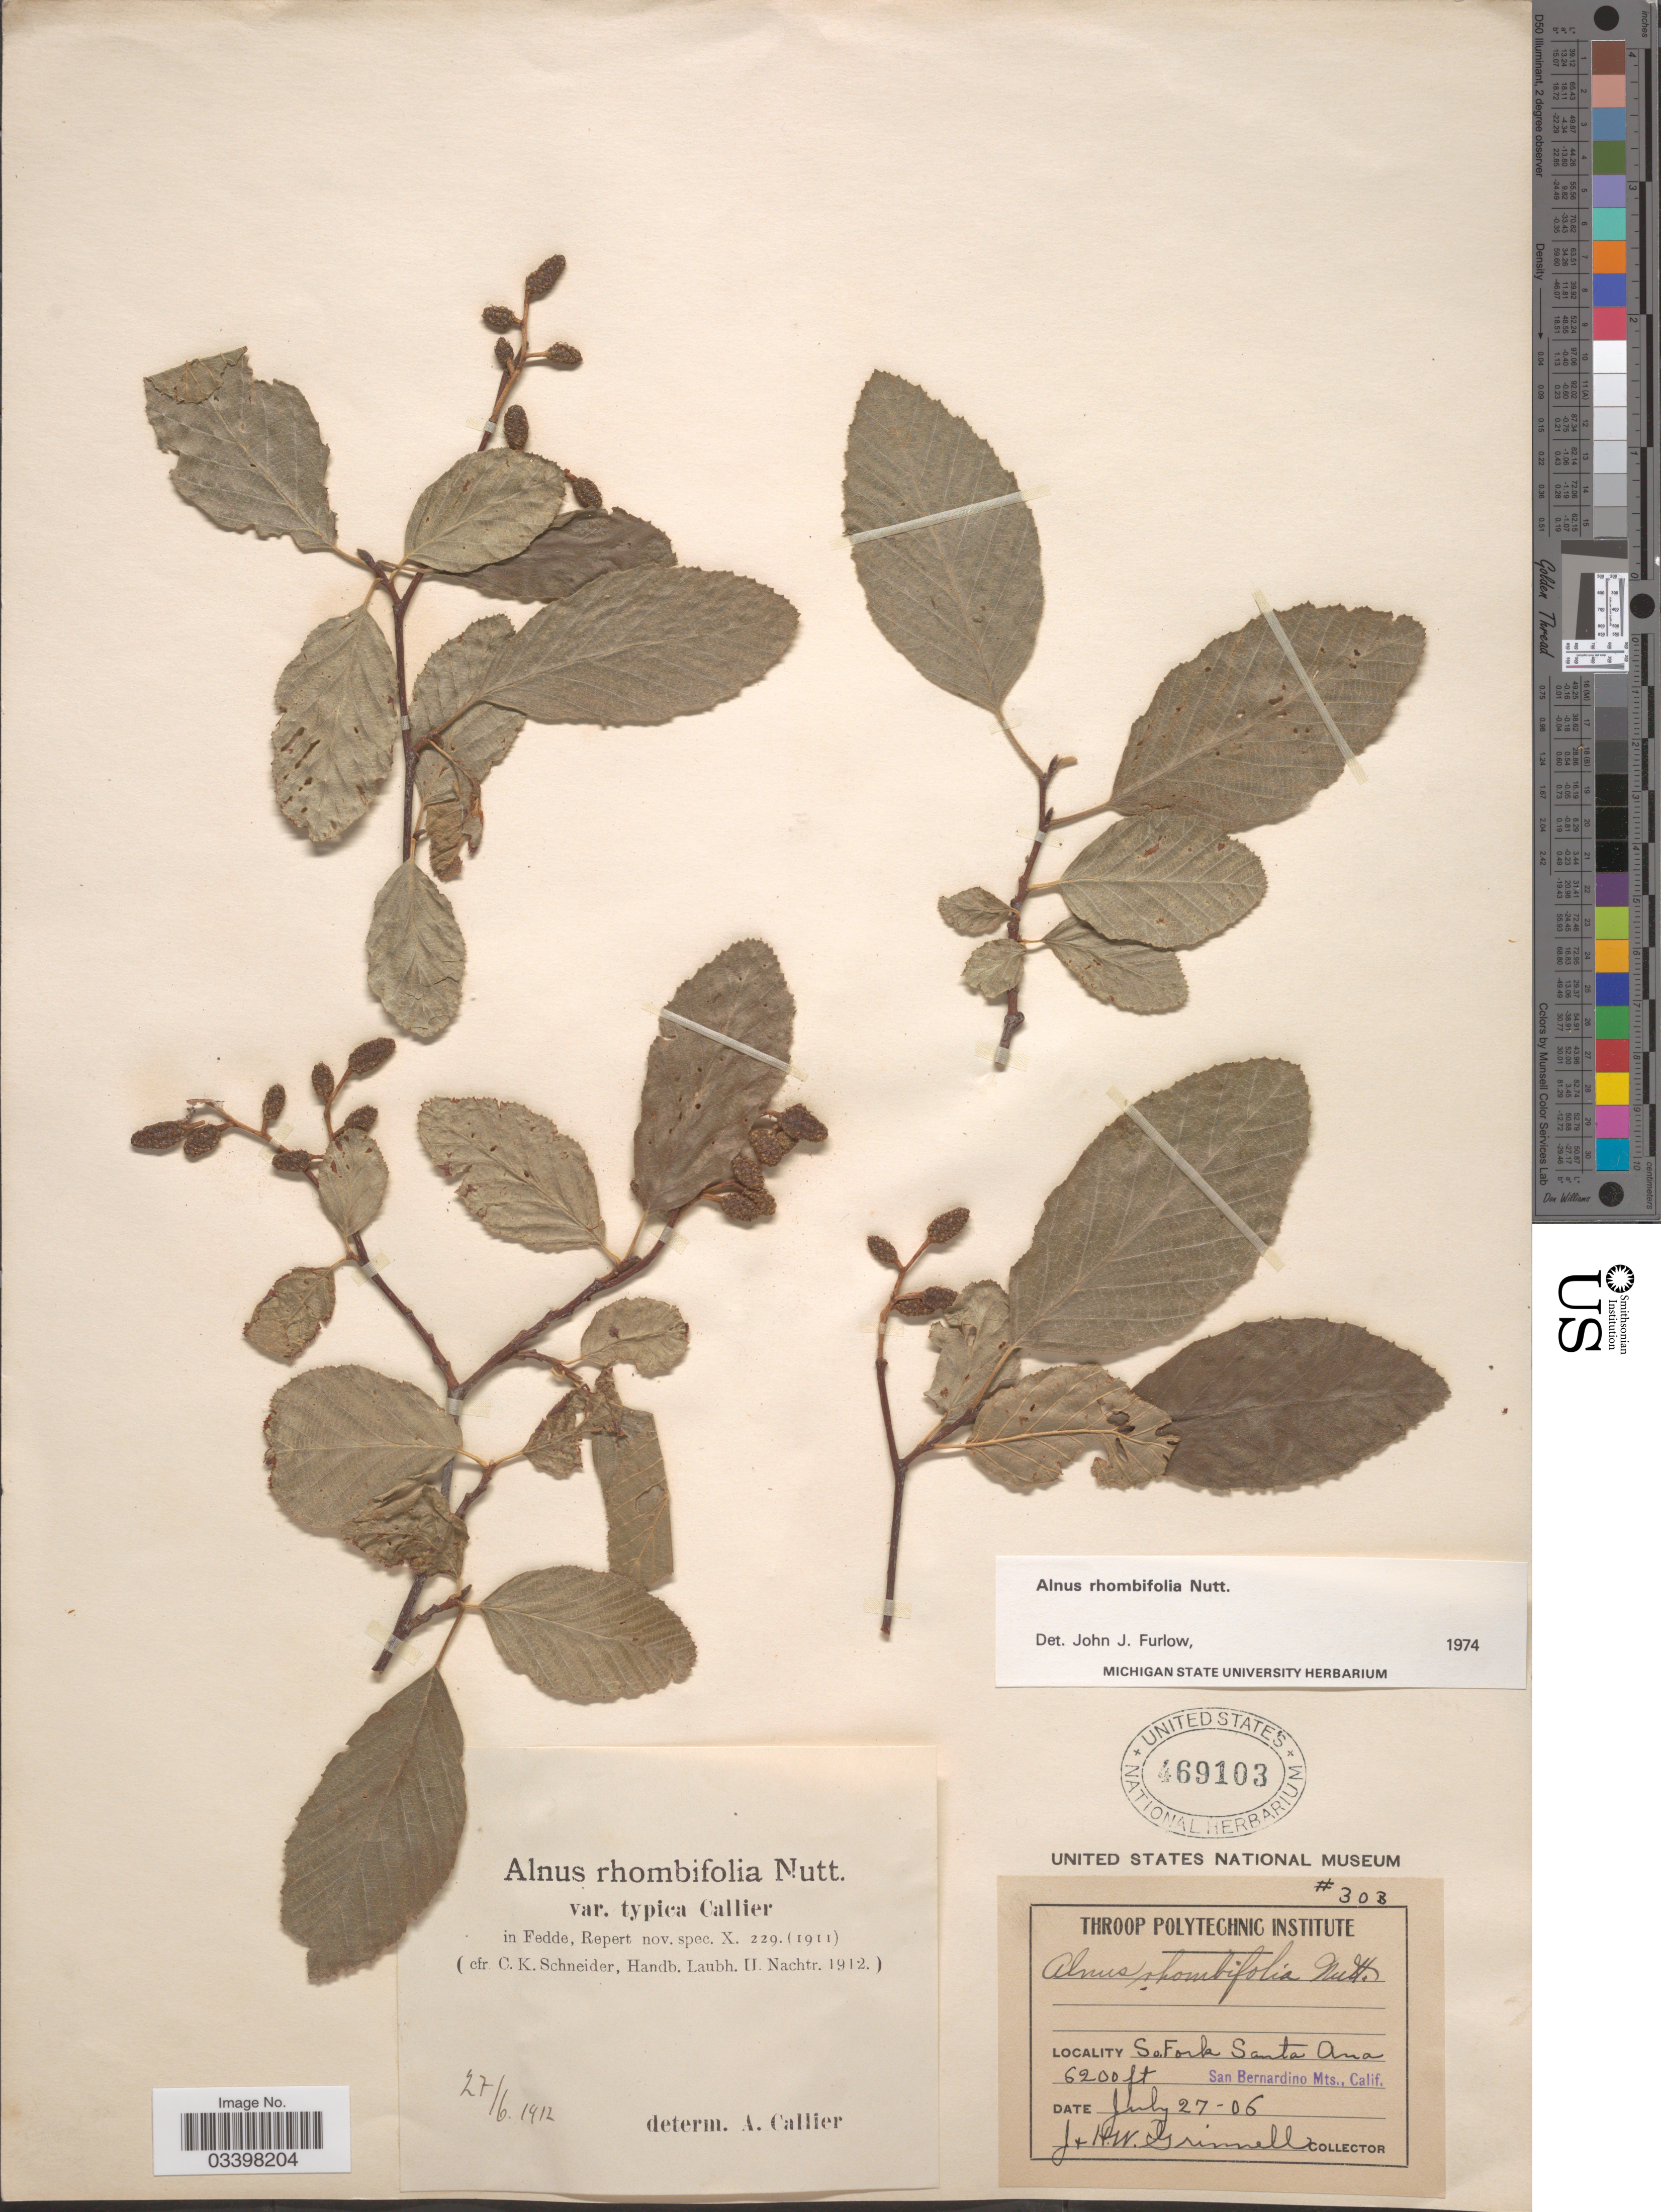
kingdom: Plantae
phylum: Tracheophyta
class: Magnoliopsida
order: Fagales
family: Betulaceae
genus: Alnus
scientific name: Alnus rhombifolia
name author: Nutt.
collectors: J. Grinnell & H. Grinnell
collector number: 30B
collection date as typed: Transcribed d/m/y: 27/7/6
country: United States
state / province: California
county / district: San Bernardino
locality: So. Fork Santa Clara. San Bernardino Mts.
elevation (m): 1890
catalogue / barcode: US 469103